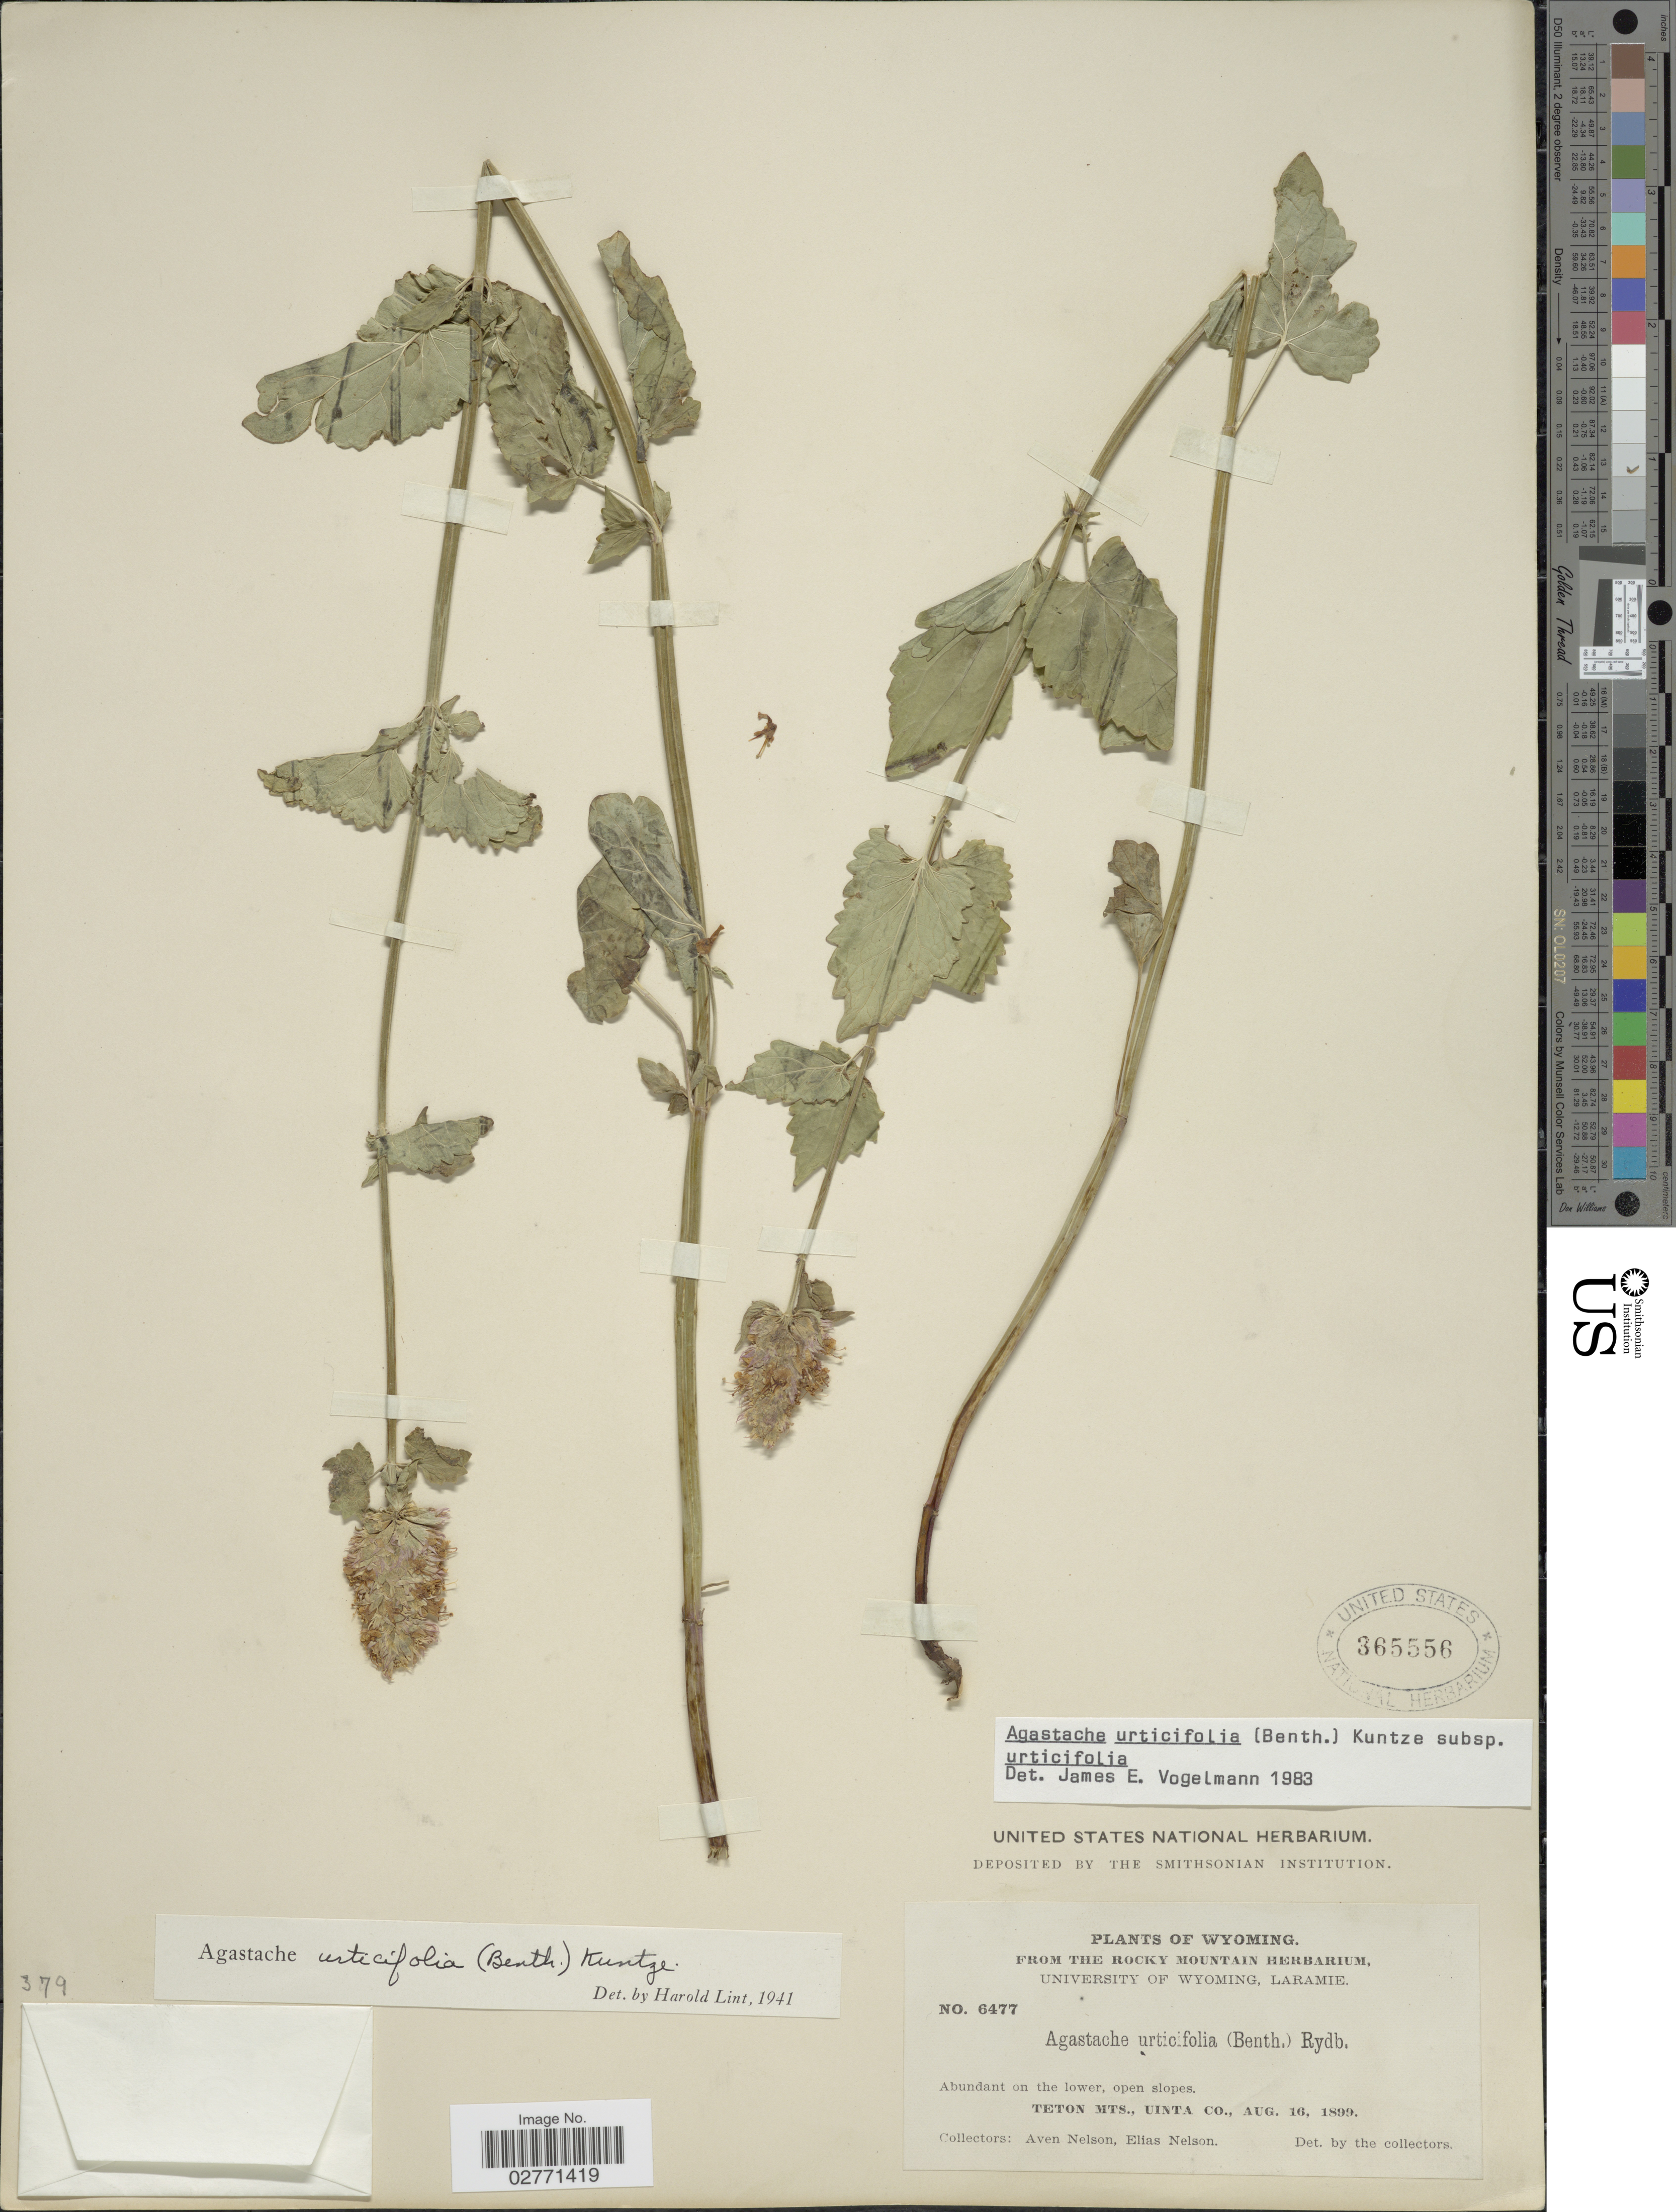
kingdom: Plantae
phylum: Tracheophyta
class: Magnoliopsida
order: Lamiales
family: Lamiaceae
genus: Agastache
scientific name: Agastache urticifolia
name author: (Benth.) Kuntze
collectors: A. Nelson & E. Nelson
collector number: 6477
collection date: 1899-08-16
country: United States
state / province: Wyoming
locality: Abundant on the lower, open slopes. Teton Mts., Uinta Co.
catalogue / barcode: US 365556